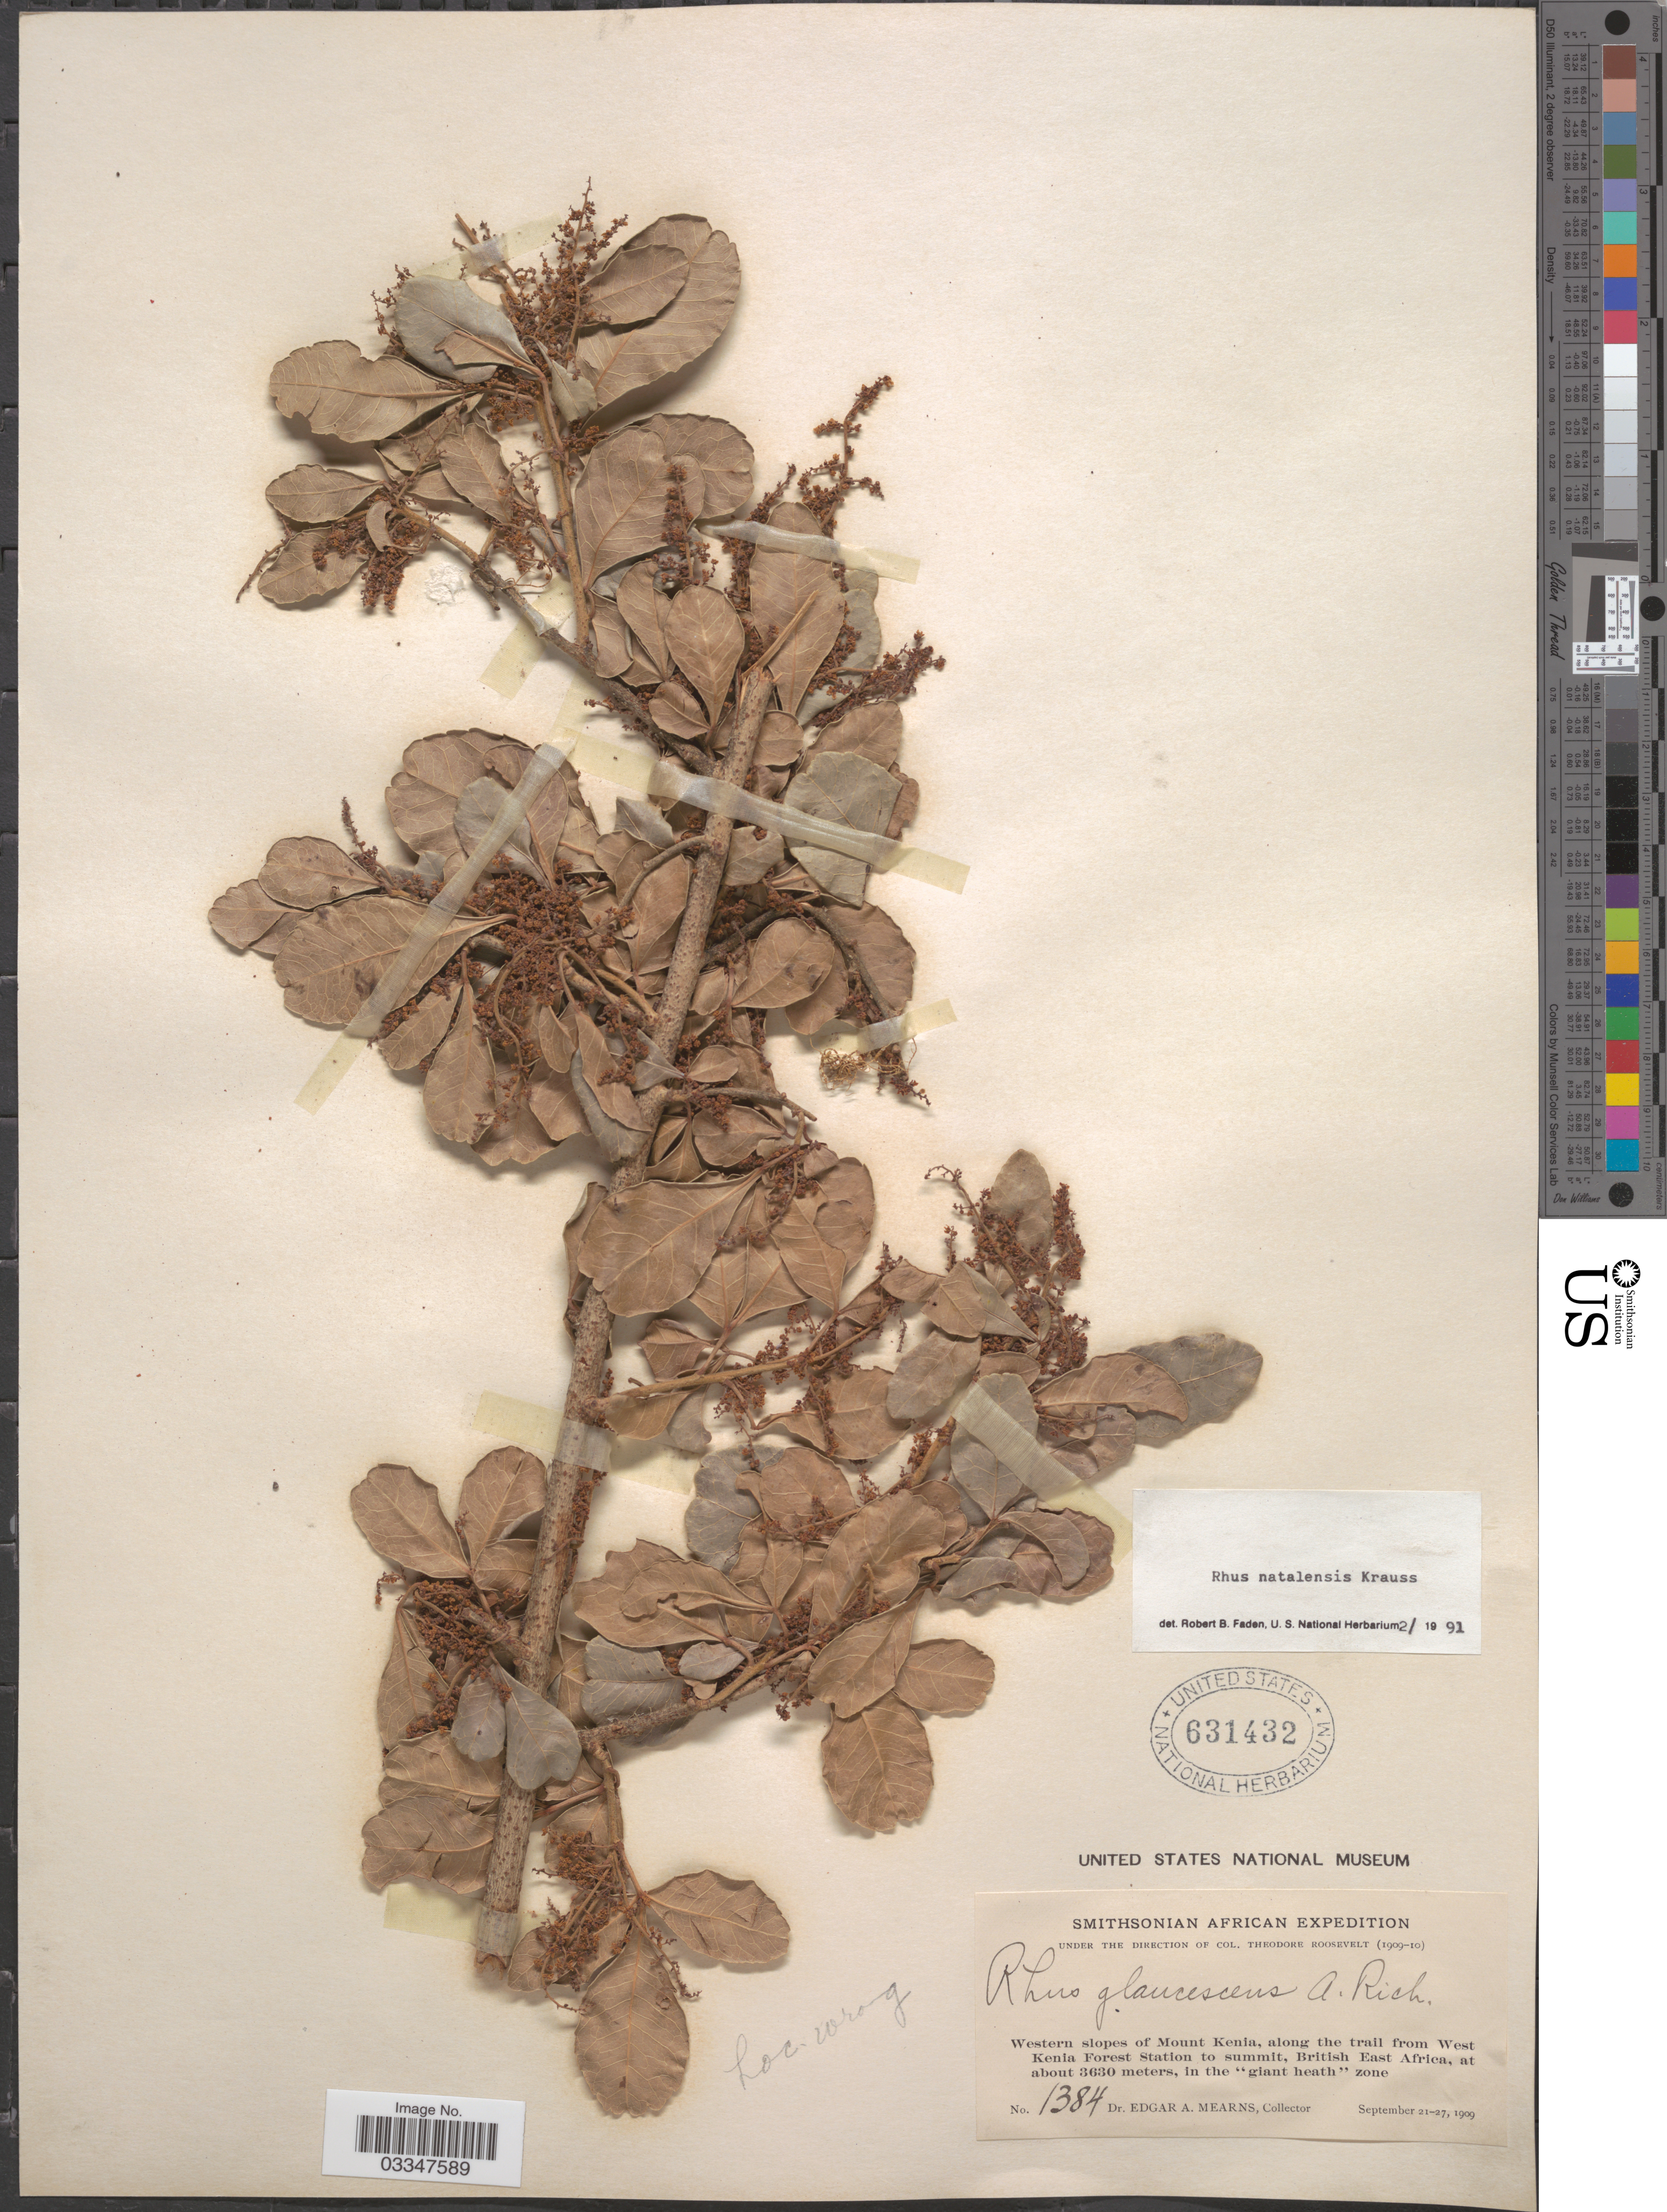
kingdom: Plantae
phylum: Tracheophyta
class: Magnoliopsida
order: Sapindales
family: Anacardiaceae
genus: Rhus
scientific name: Rhus natalensis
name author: Bernh.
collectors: E. A. Mearns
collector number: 1384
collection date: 1909-09-21/1909-09-27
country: Kenya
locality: Western slopes of Mount Kenia, along the trail from West Kenia Forest Station to summit, British East Africa, in the "giant heath" zone. Loc. wrong.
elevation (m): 3630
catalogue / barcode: US 631432